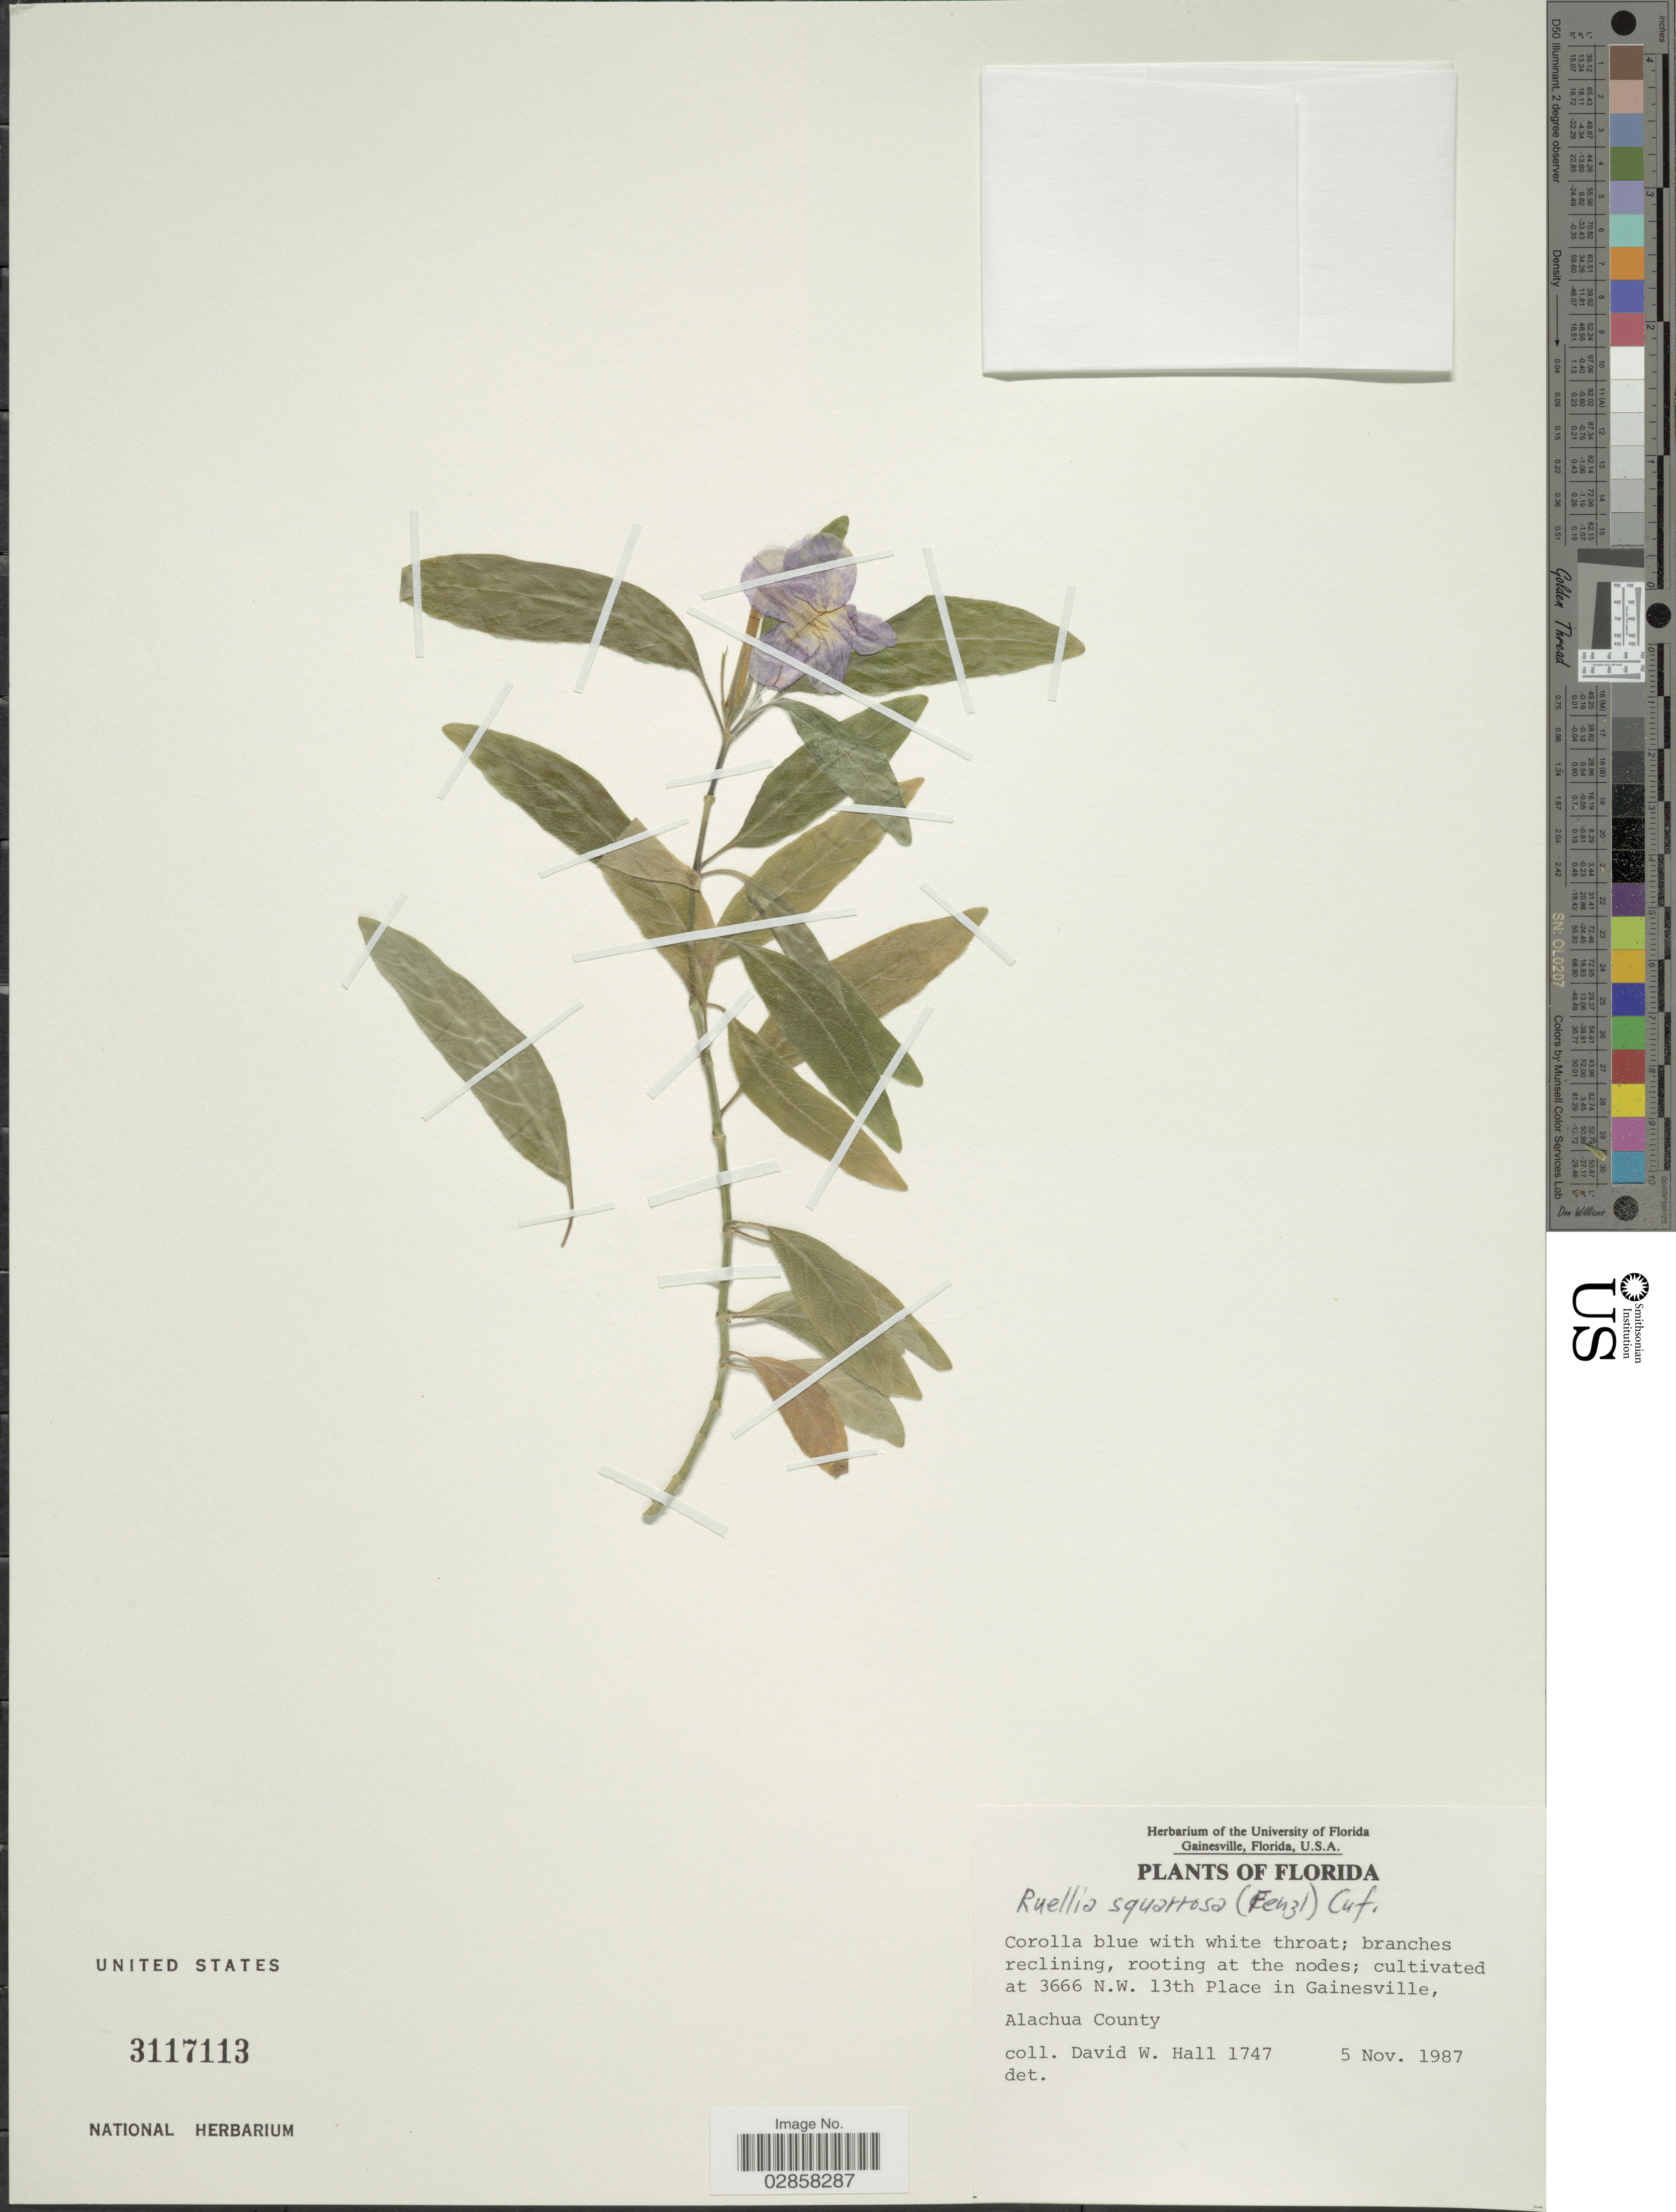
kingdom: Plantae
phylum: Tracheophyta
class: Magnoliopsida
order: Lamiales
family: Acanthaceae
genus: Ruellia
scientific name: Ruellia squarrosa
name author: Fenzl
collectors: D. W. Hall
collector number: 1747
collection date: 1987-11-05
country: United States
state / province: Florida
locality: At 3666 N. W. 13th Place in Gainesville. Alachua County.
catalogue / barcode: US 3117113